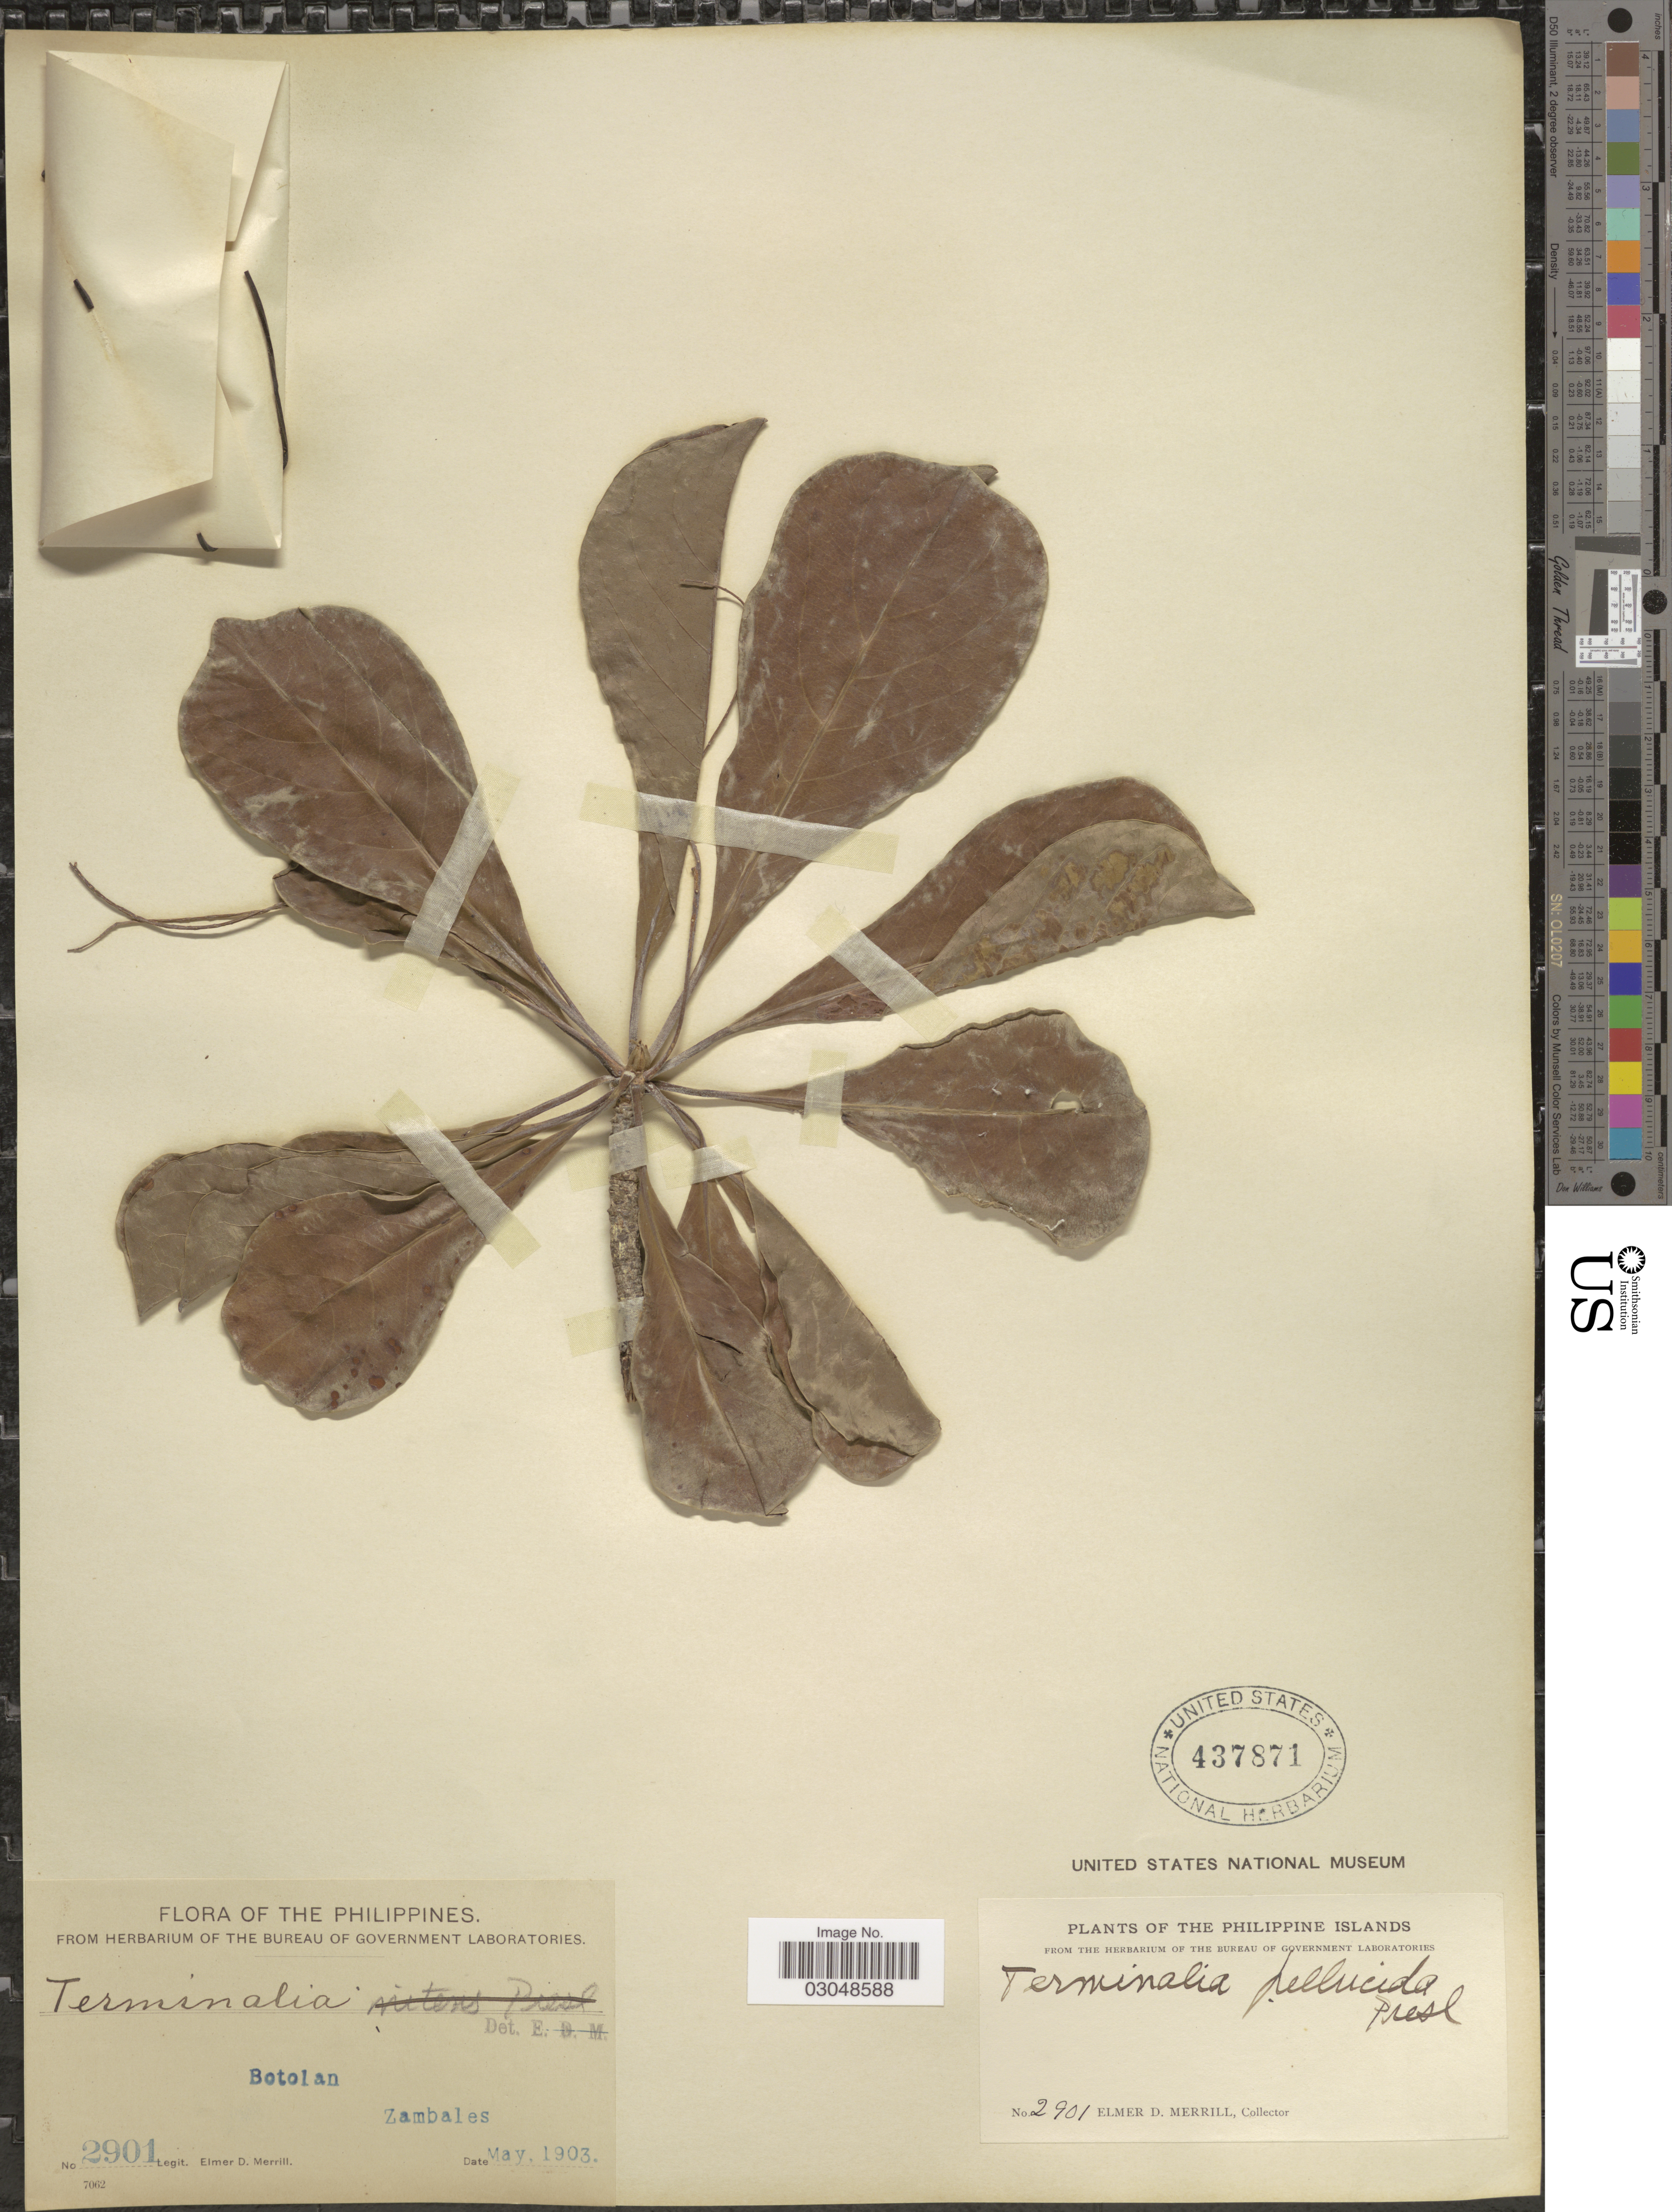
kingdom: Plantae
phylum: Tracheophyta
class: Magnoliopsida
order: Myrtales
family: Combretaceae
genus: Terminalia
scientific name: Terminalia pellucida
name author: C. Presl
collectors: E. D. Merrill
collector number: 2901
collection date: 1903-05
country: Philippines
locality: The Philippine Islands, Botolan, Zambales.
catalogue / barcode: US 437871